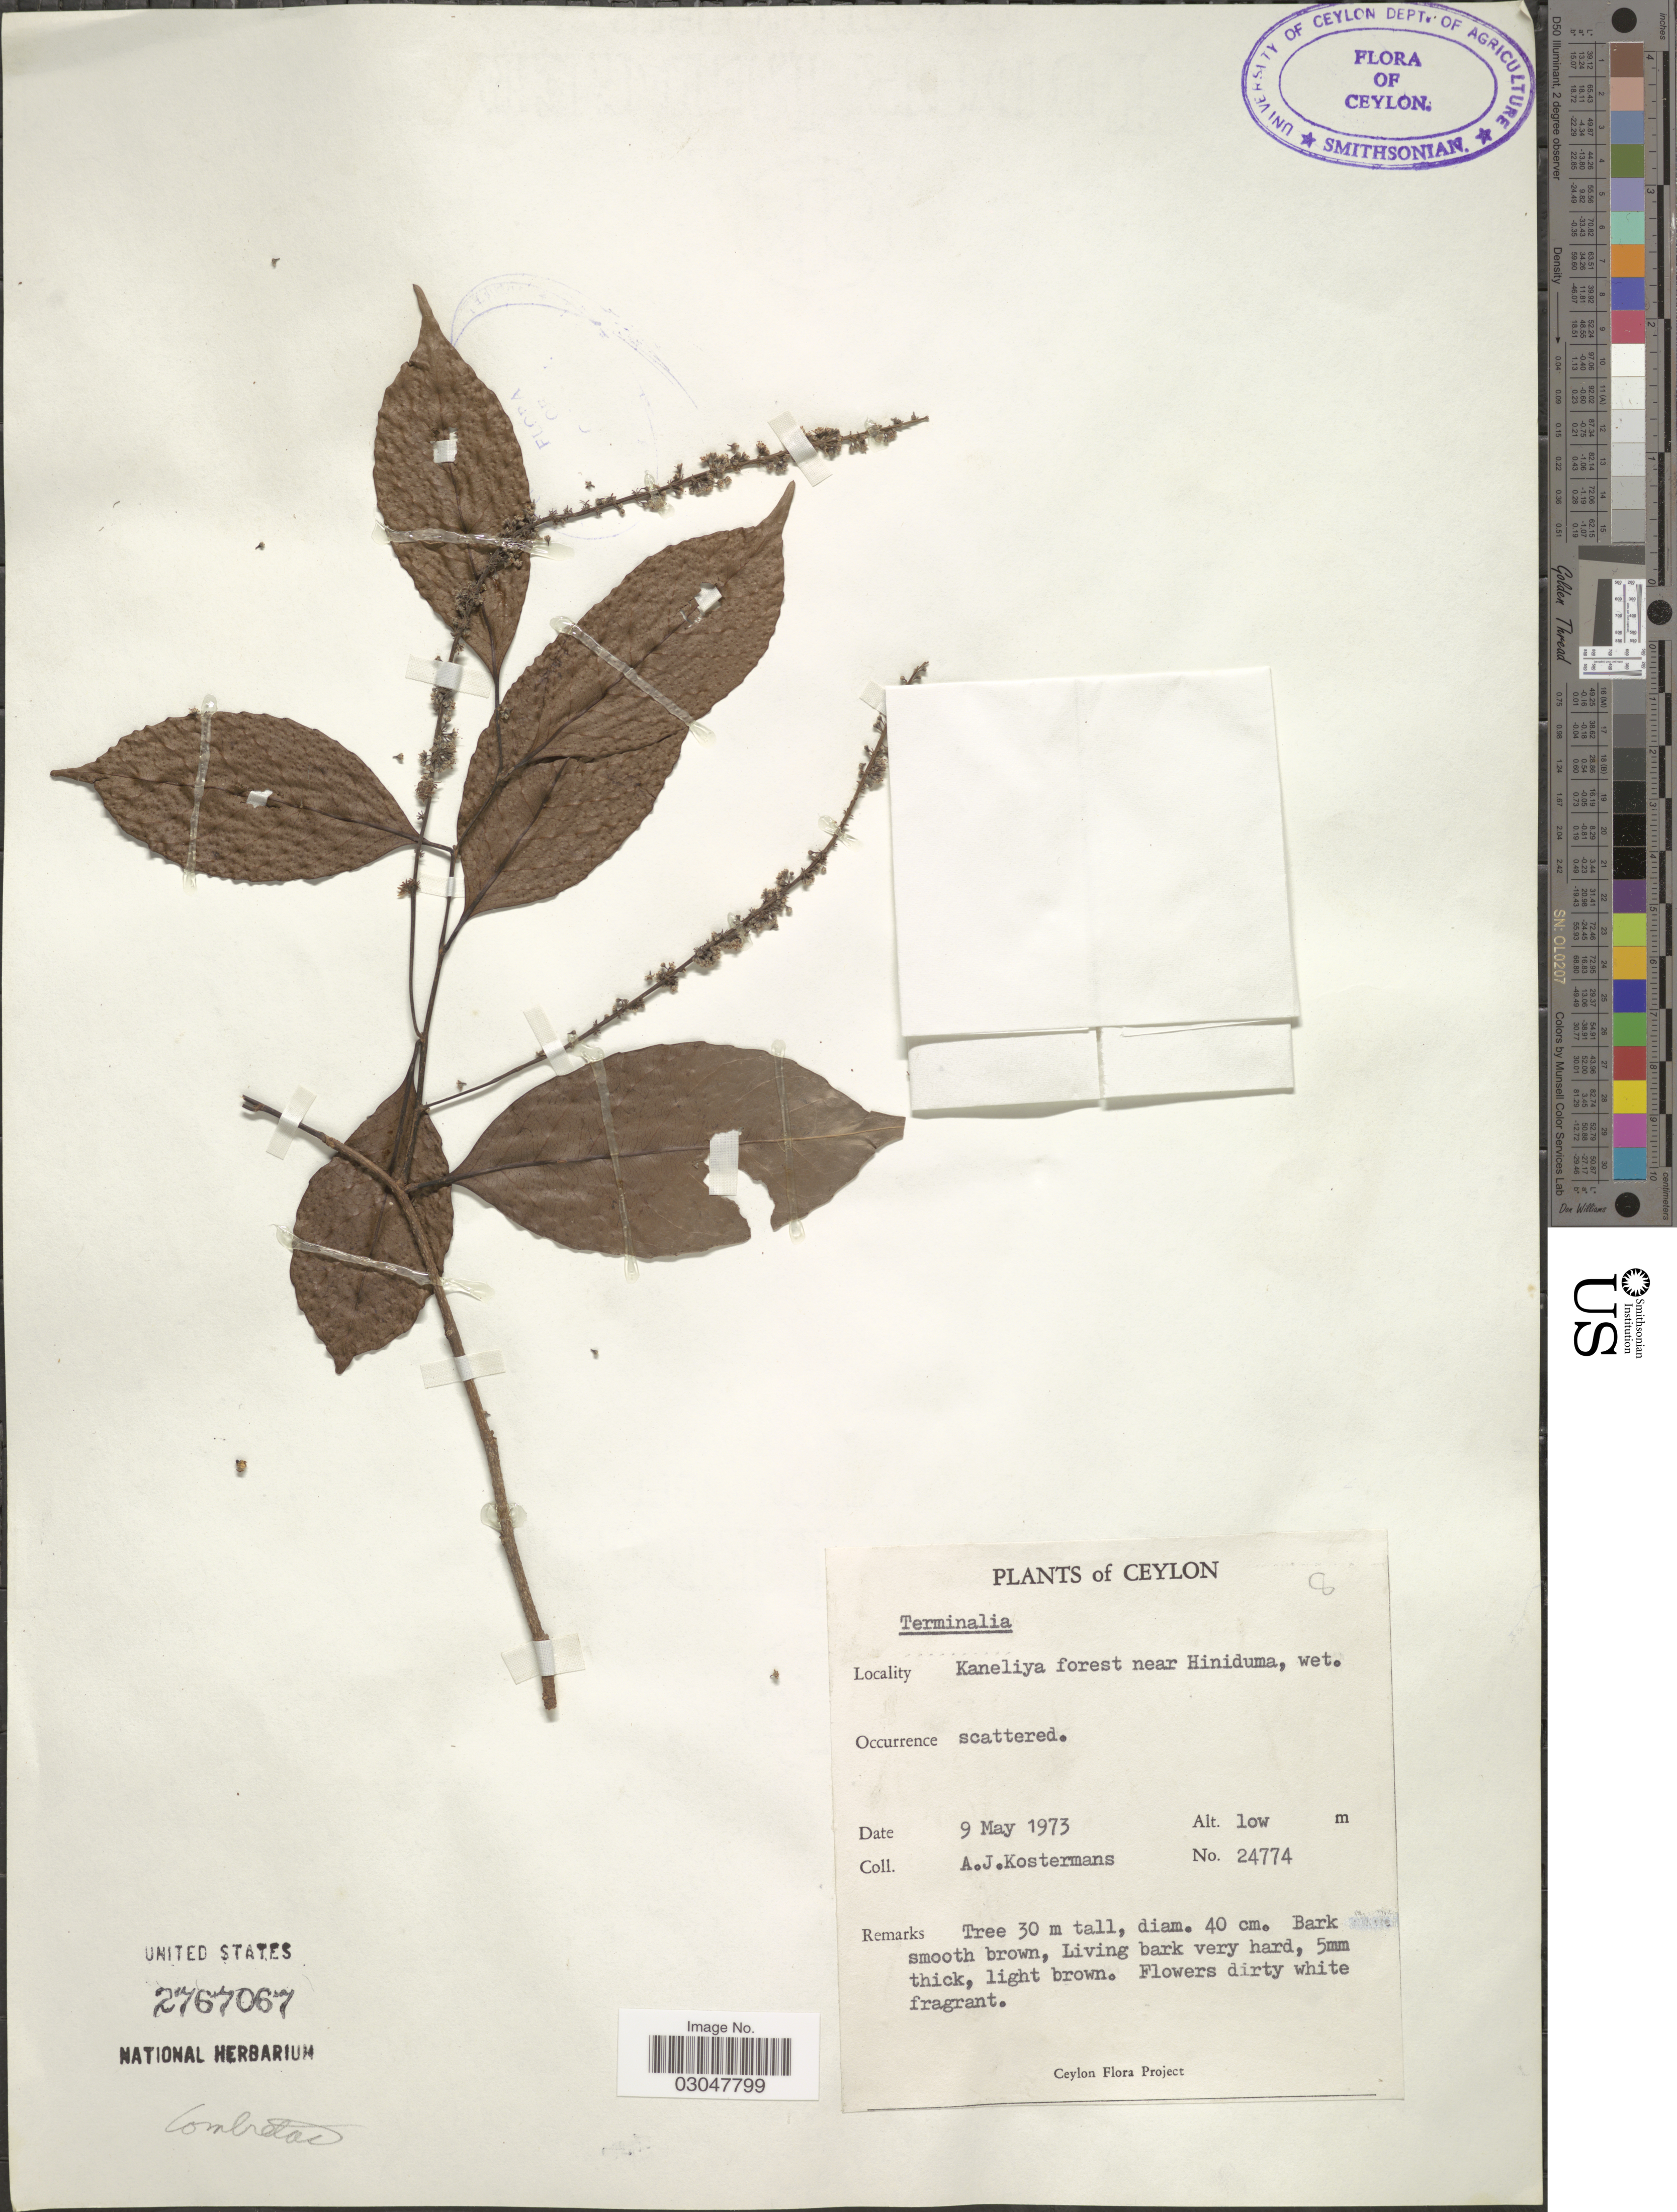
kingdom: Plantae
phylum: Tracheophyta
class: Magnoliopsida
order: Myrtales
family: Combretaceae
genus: Terminalia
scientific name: Terminalia sp.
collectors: A. J. G. Kostermans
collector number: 24774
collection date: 1973-05-09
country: Sri Lanka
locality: Ceylon. Kaneliya forest near Hiniduma.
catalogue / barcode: US 2767067